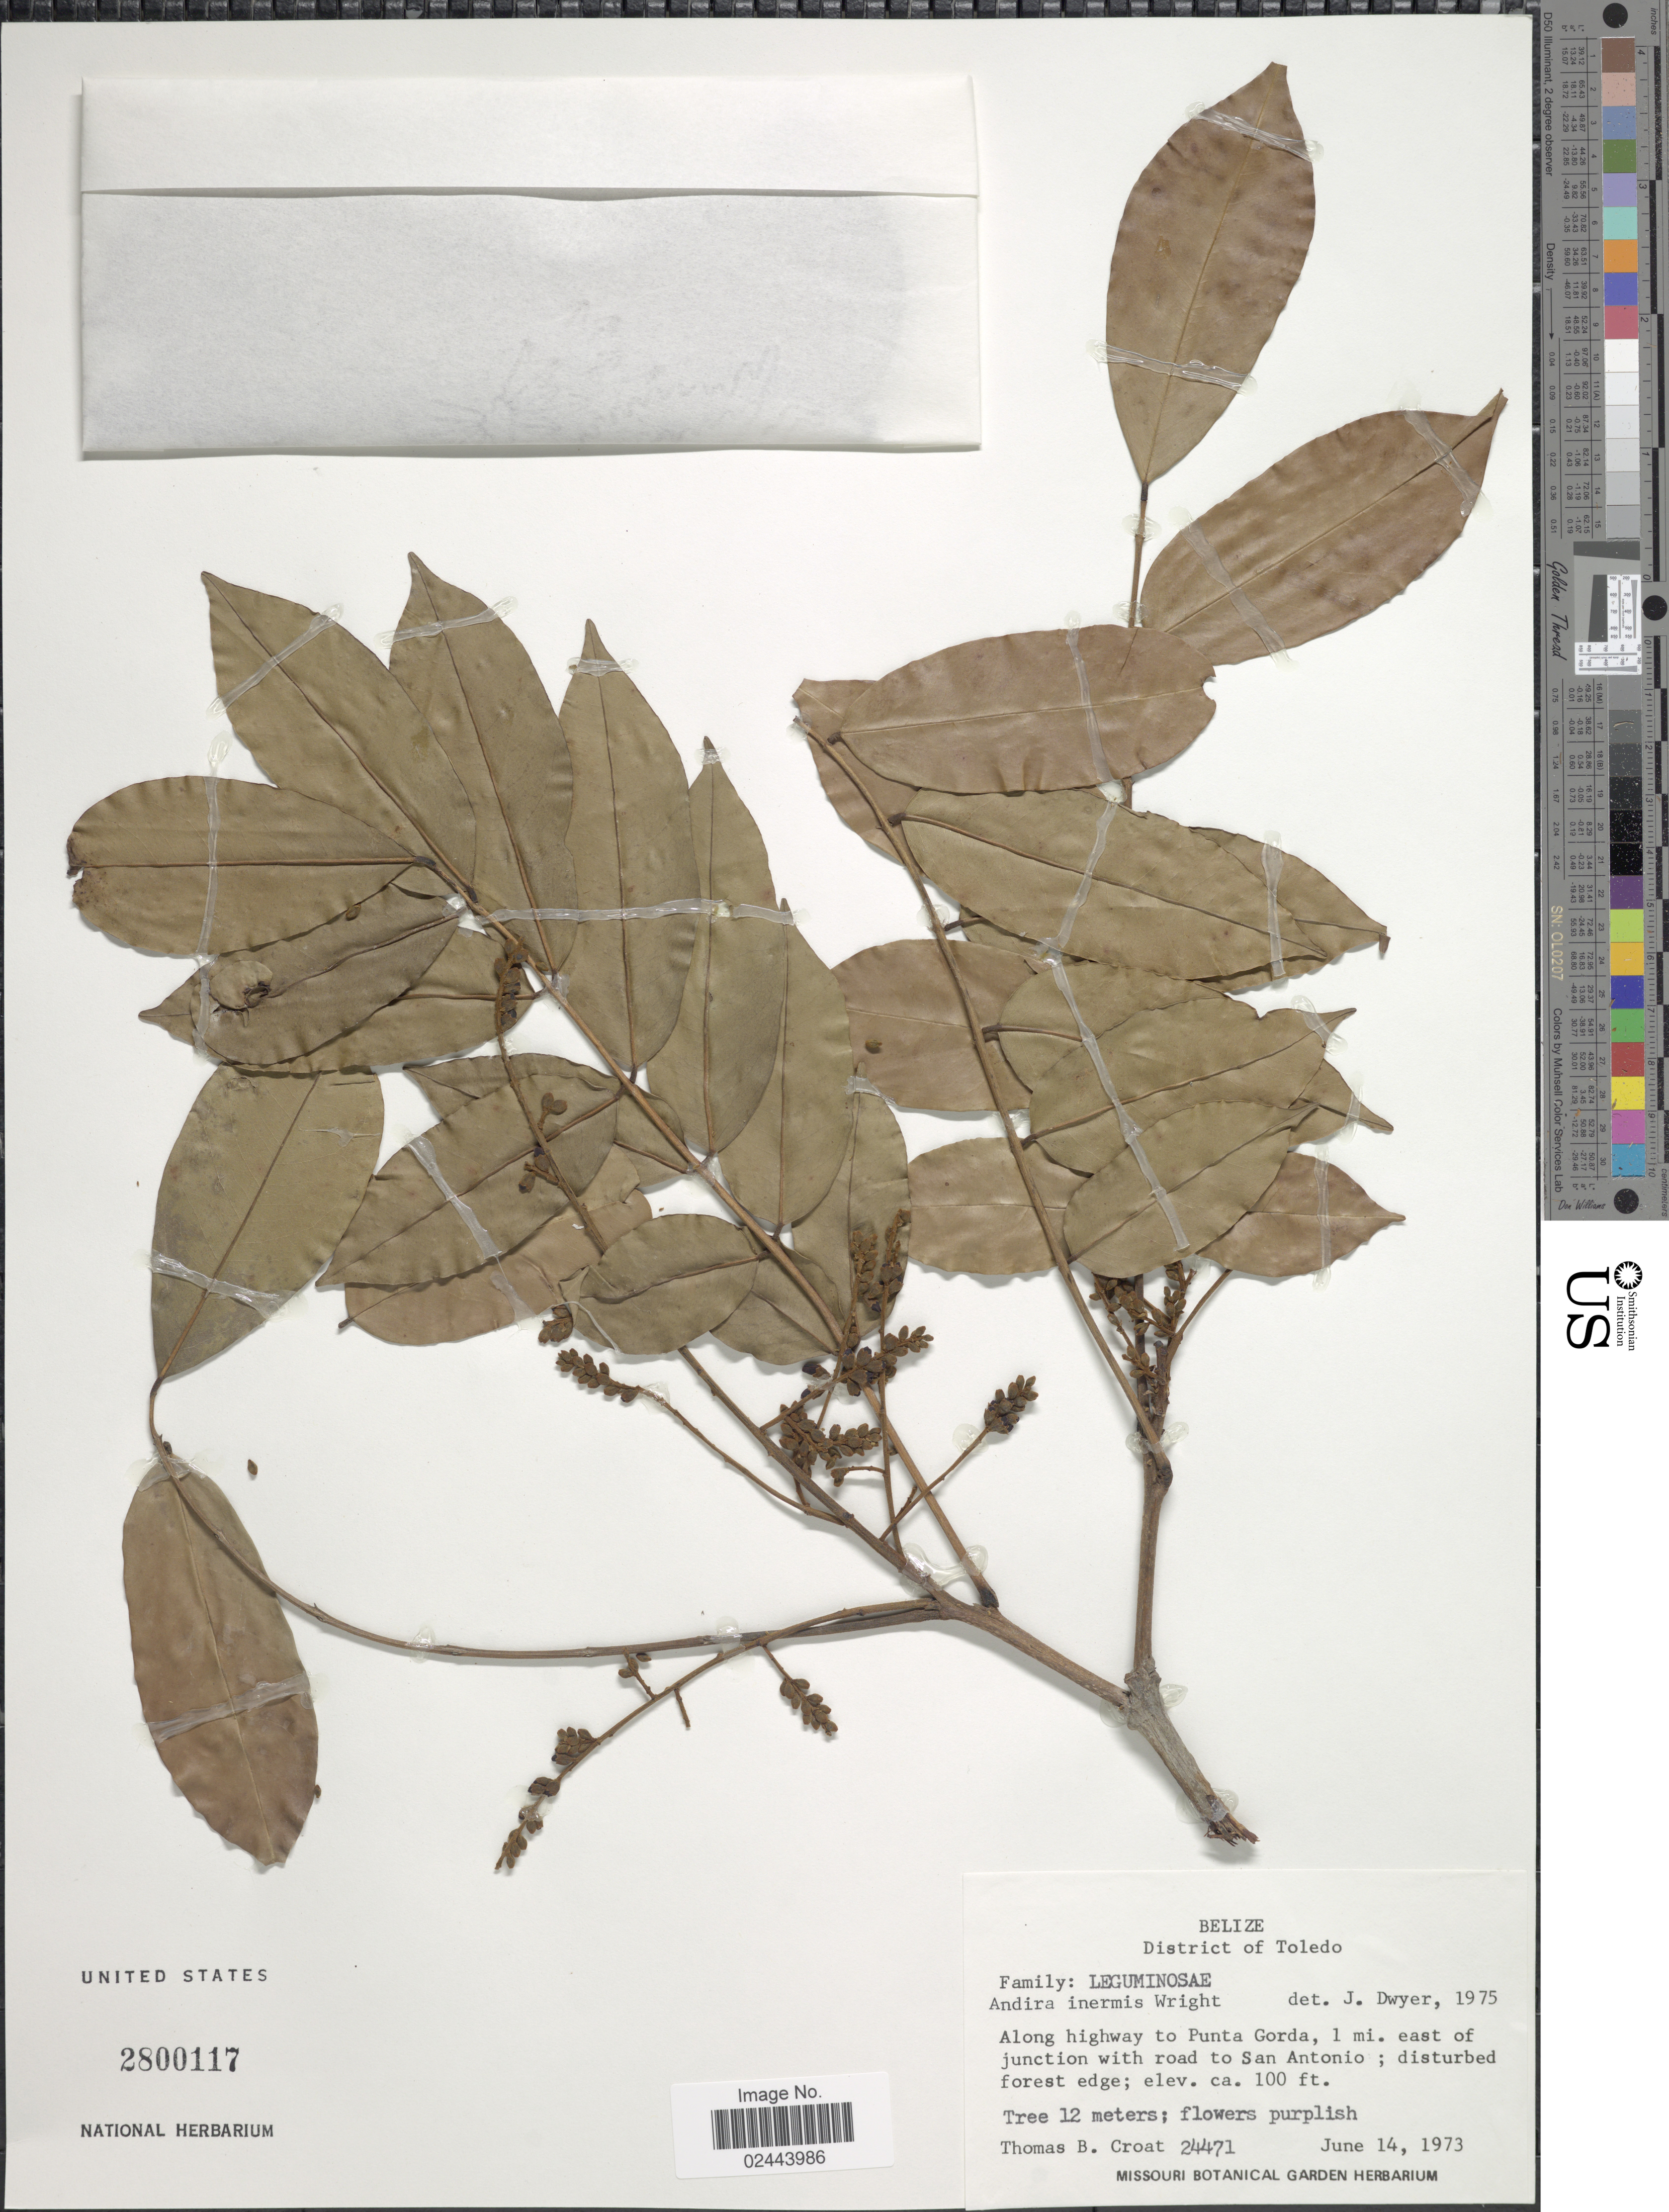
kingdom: Plantae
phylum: Tracheophyta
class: Magnoliopsida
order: Fabales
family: Fabaceae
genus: Andira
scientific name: Andira inermis subsp. inermis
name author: (W. Wright) Kunth ex DC.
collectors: T. B. Croat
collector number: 24471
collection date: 1973-06-14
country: Belize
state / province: Toledo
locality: District of Toledo, Along highway to Punta Gorda, 1 mi. east of junction with road to San Antonio; disturbed forest edge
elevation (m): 30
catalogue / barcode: US 2800117